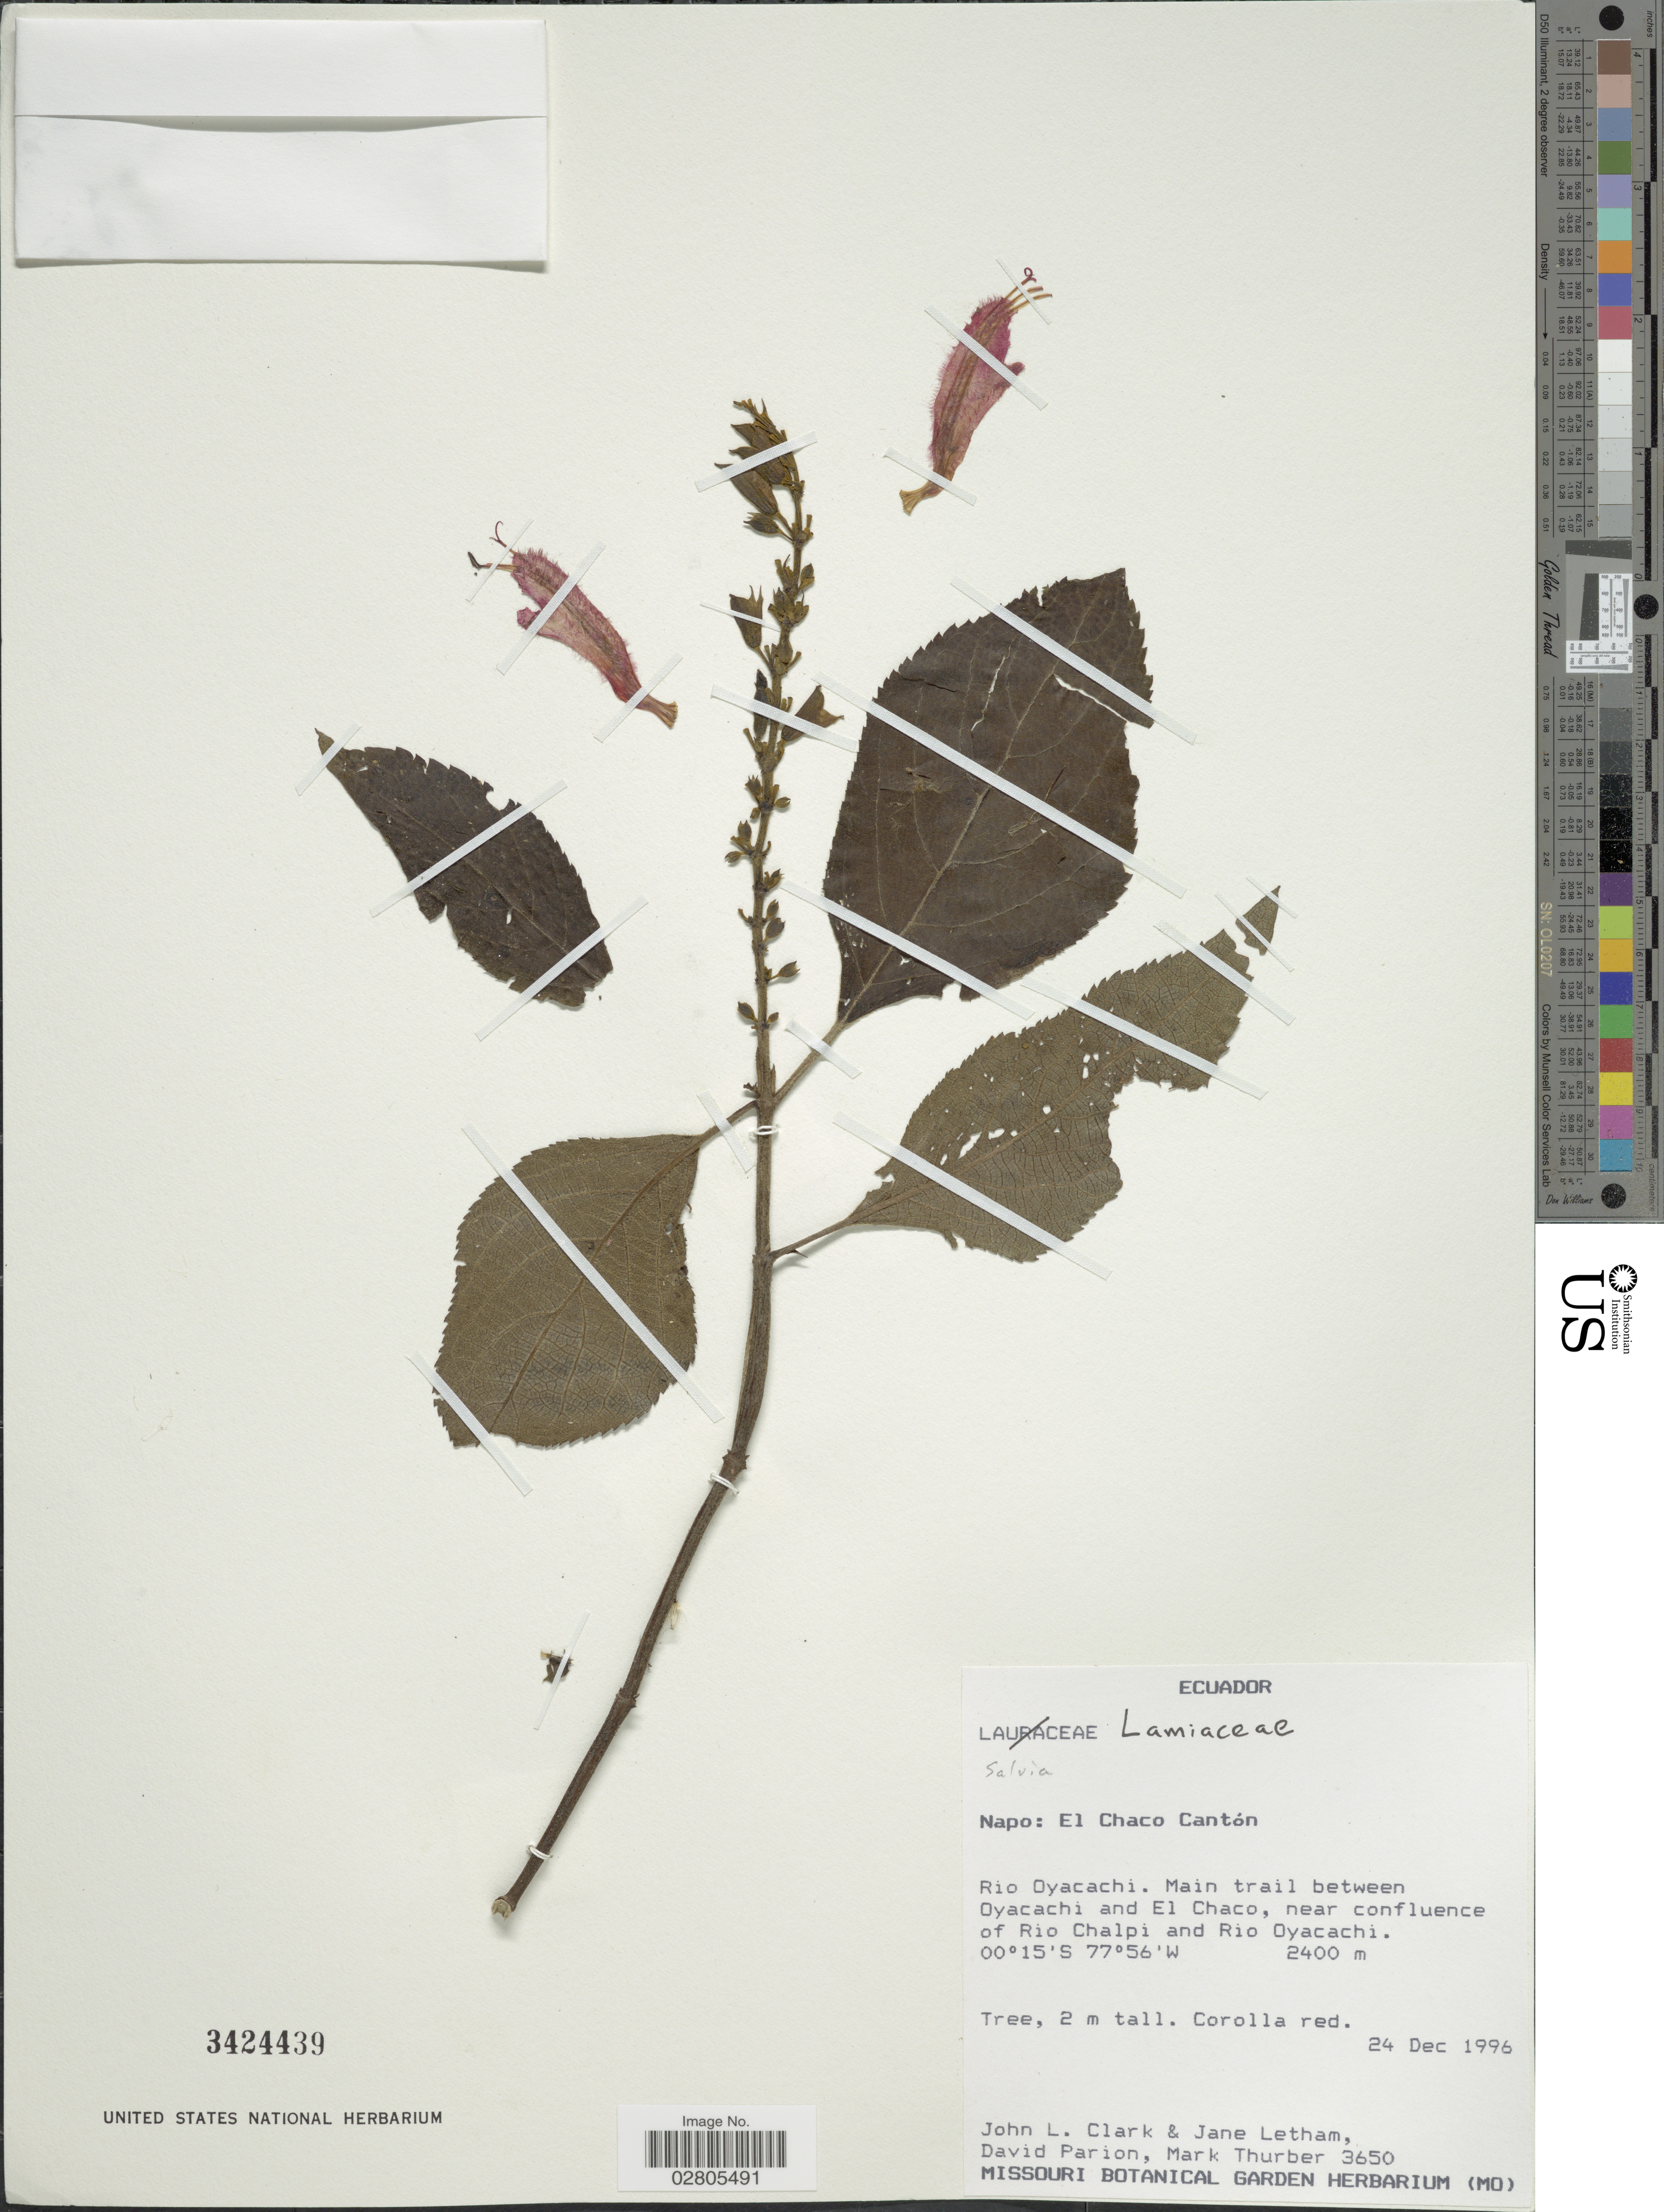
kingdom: Plantae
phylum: Tracheophyta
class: Magnoliopsida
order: Lamiales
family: Lamiaceae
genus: Salvia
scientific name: Salvia sp.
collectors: J. L. Clark, J. Letham, D. Parion & M. Thurber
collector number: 3650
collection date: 1996-12-24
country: Ecuador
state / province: Napo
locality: El Chaco Cantón. Rio Oyacachi. Main trail between Oyacachi and El Chaco, near confluence of Rio Chalpi and Rio Oyacachi.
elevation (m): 2400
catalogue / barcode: US 3424439